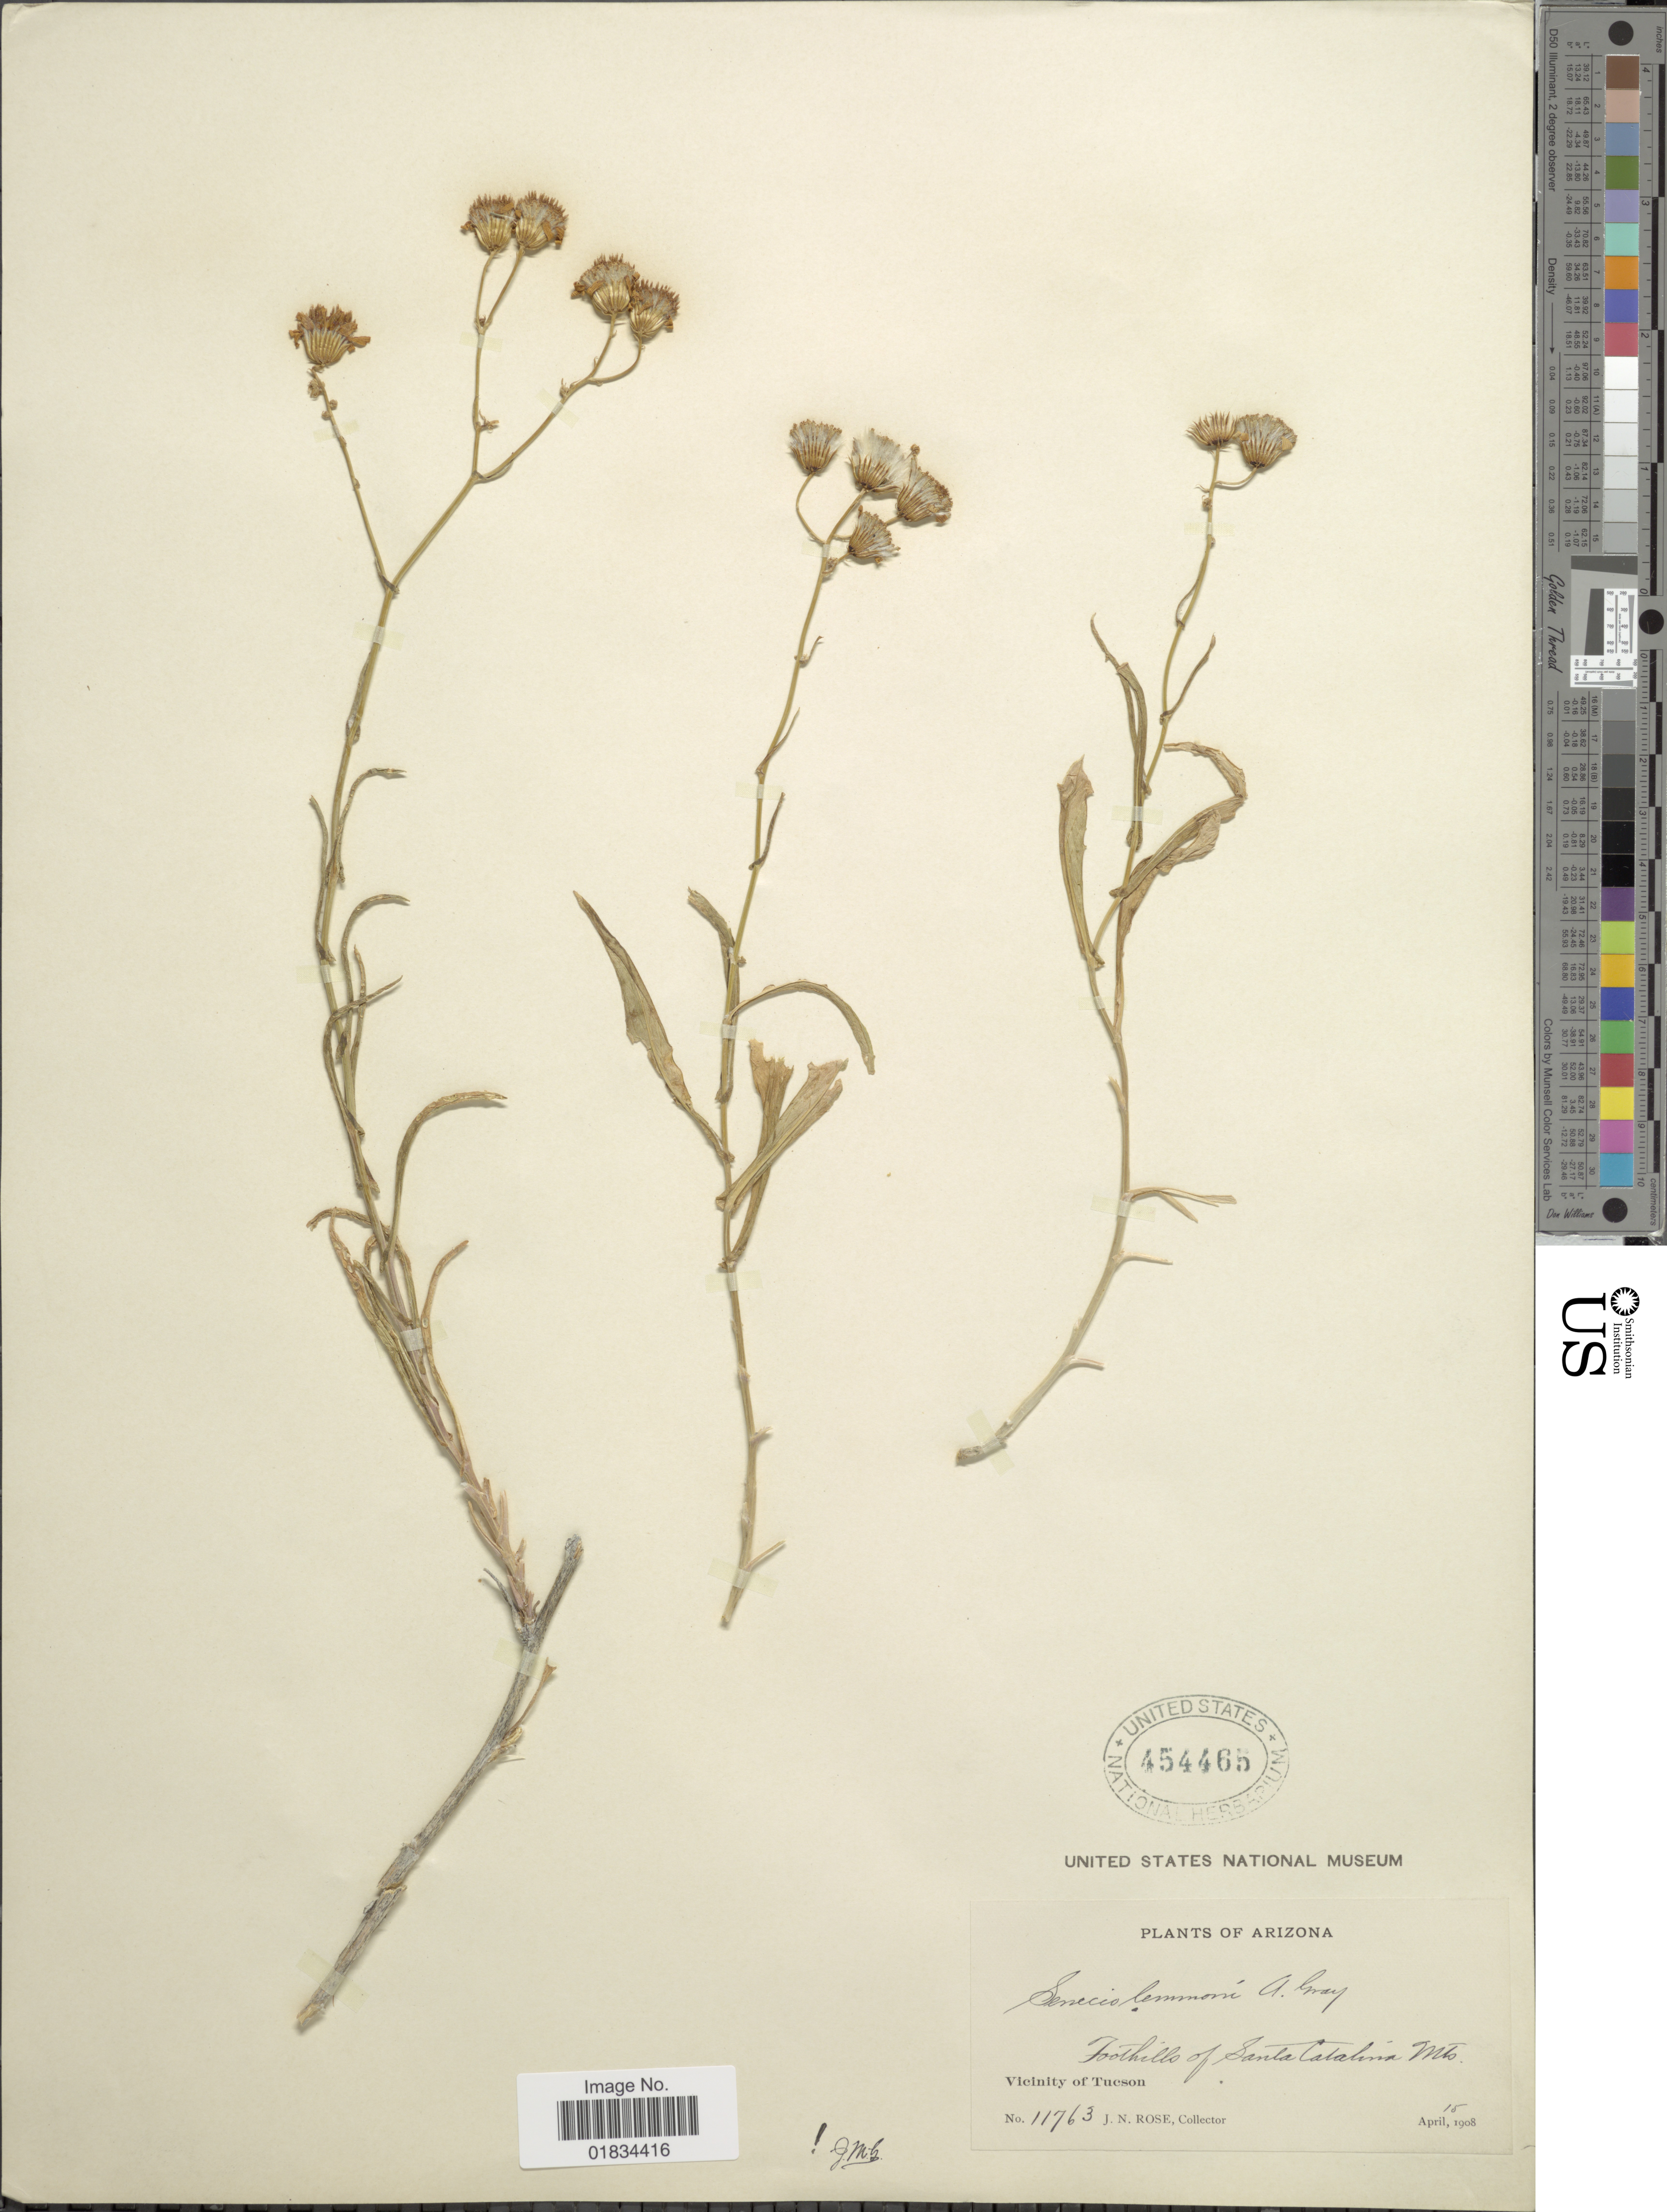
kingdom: Plantae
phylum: Tracheophyta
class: Magnoliopsida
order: Asterales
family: Asteraceae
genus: Senecio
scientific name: Senecio lemmonii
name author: A. Gray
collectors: J. N. Rose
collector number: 11763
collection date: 1908-04-15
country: United States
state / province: Arizona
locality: Vicinity of Tucson. Foothills of Santa Catalina Mts.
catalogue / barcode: US 454465